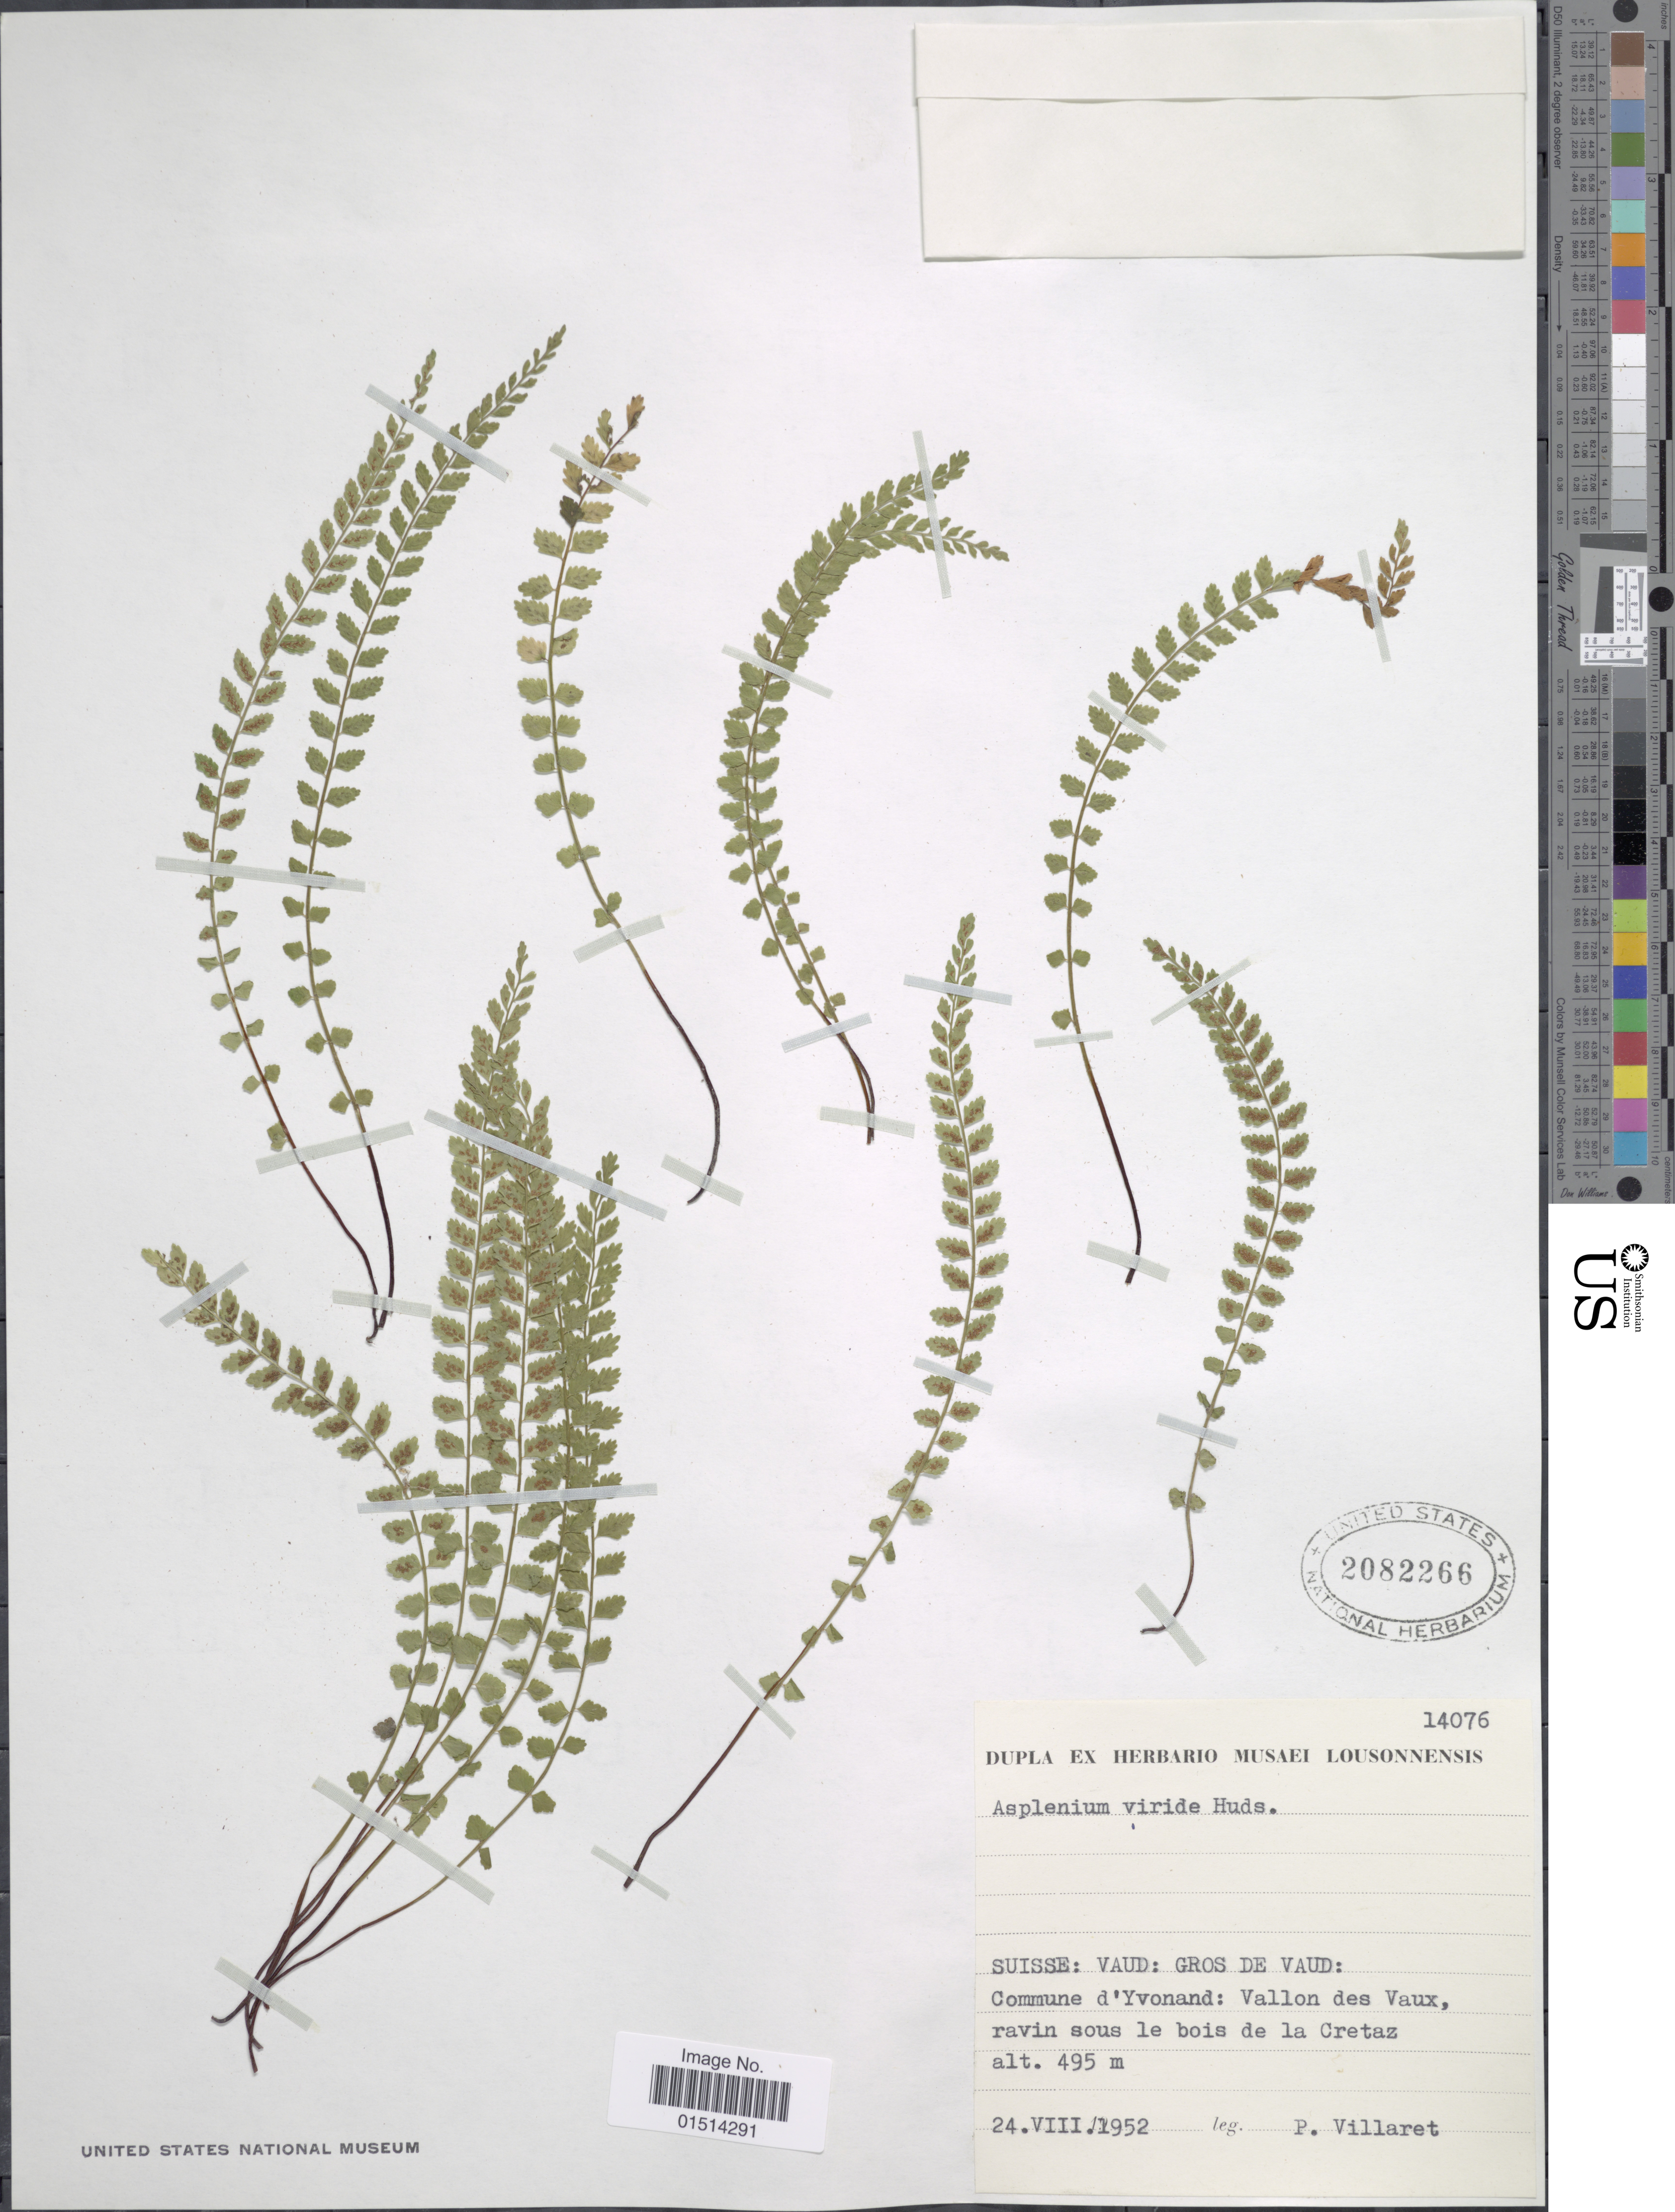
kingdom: Plantae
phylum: Tracheophyta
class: Polypodiopsida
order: Polypodiales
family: Aspleniaceae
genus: Asplenium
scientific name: Asplenium viride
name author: Huds.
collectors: P. Villaret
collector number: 14076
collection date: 1952-08-24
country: Switzerland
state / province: Vaud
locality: Suisse: Vaud: Gros de Vaud: Commune d'Yvonand: Vallon des Vaux, ravin sous le bois de la Cretaz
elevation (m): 495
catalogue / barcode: US 2082266